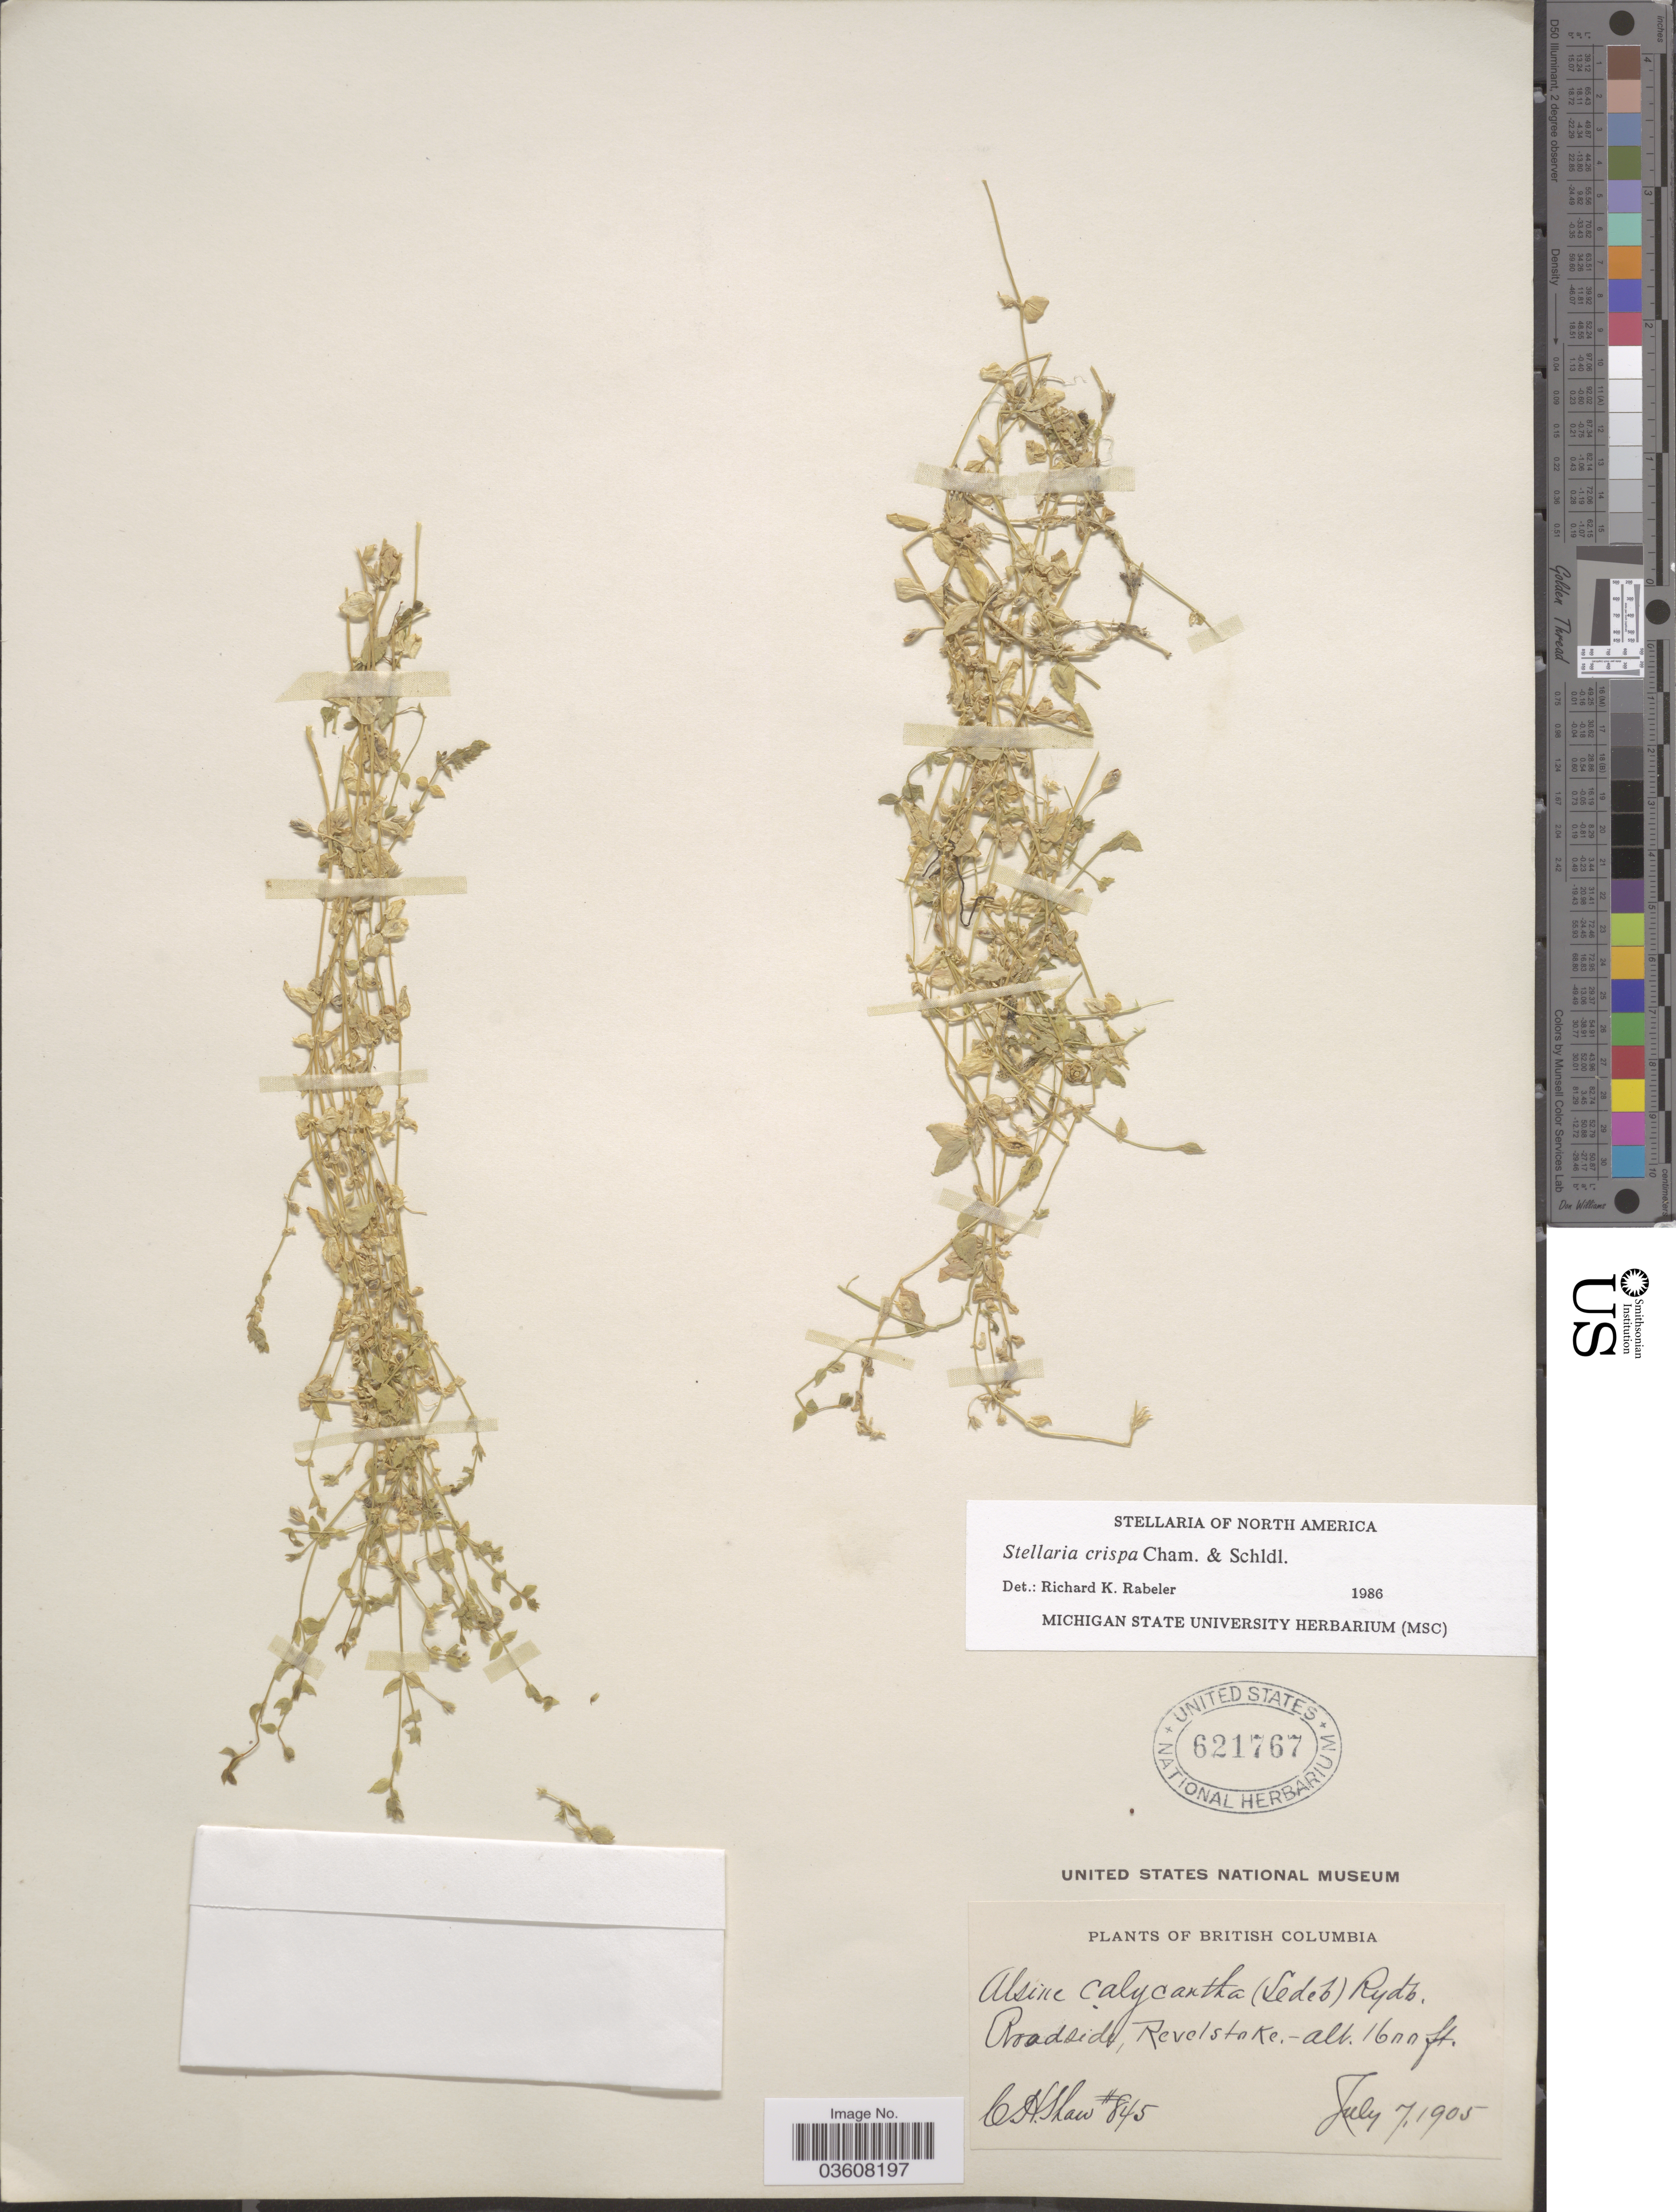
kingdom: Plantae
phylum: Tracheophyta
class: Magnoliopsida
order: Caryophyllales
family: Caryophyllaceae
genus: Stellaria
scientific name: Stellaria crispa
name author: Cham. & Schltdl.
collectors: C. H. Shaw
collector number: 845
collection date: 1905-07-07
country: Canada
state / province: British Columbia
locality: Roadside, Revelstoke.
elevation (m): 488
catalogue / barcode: US 621767